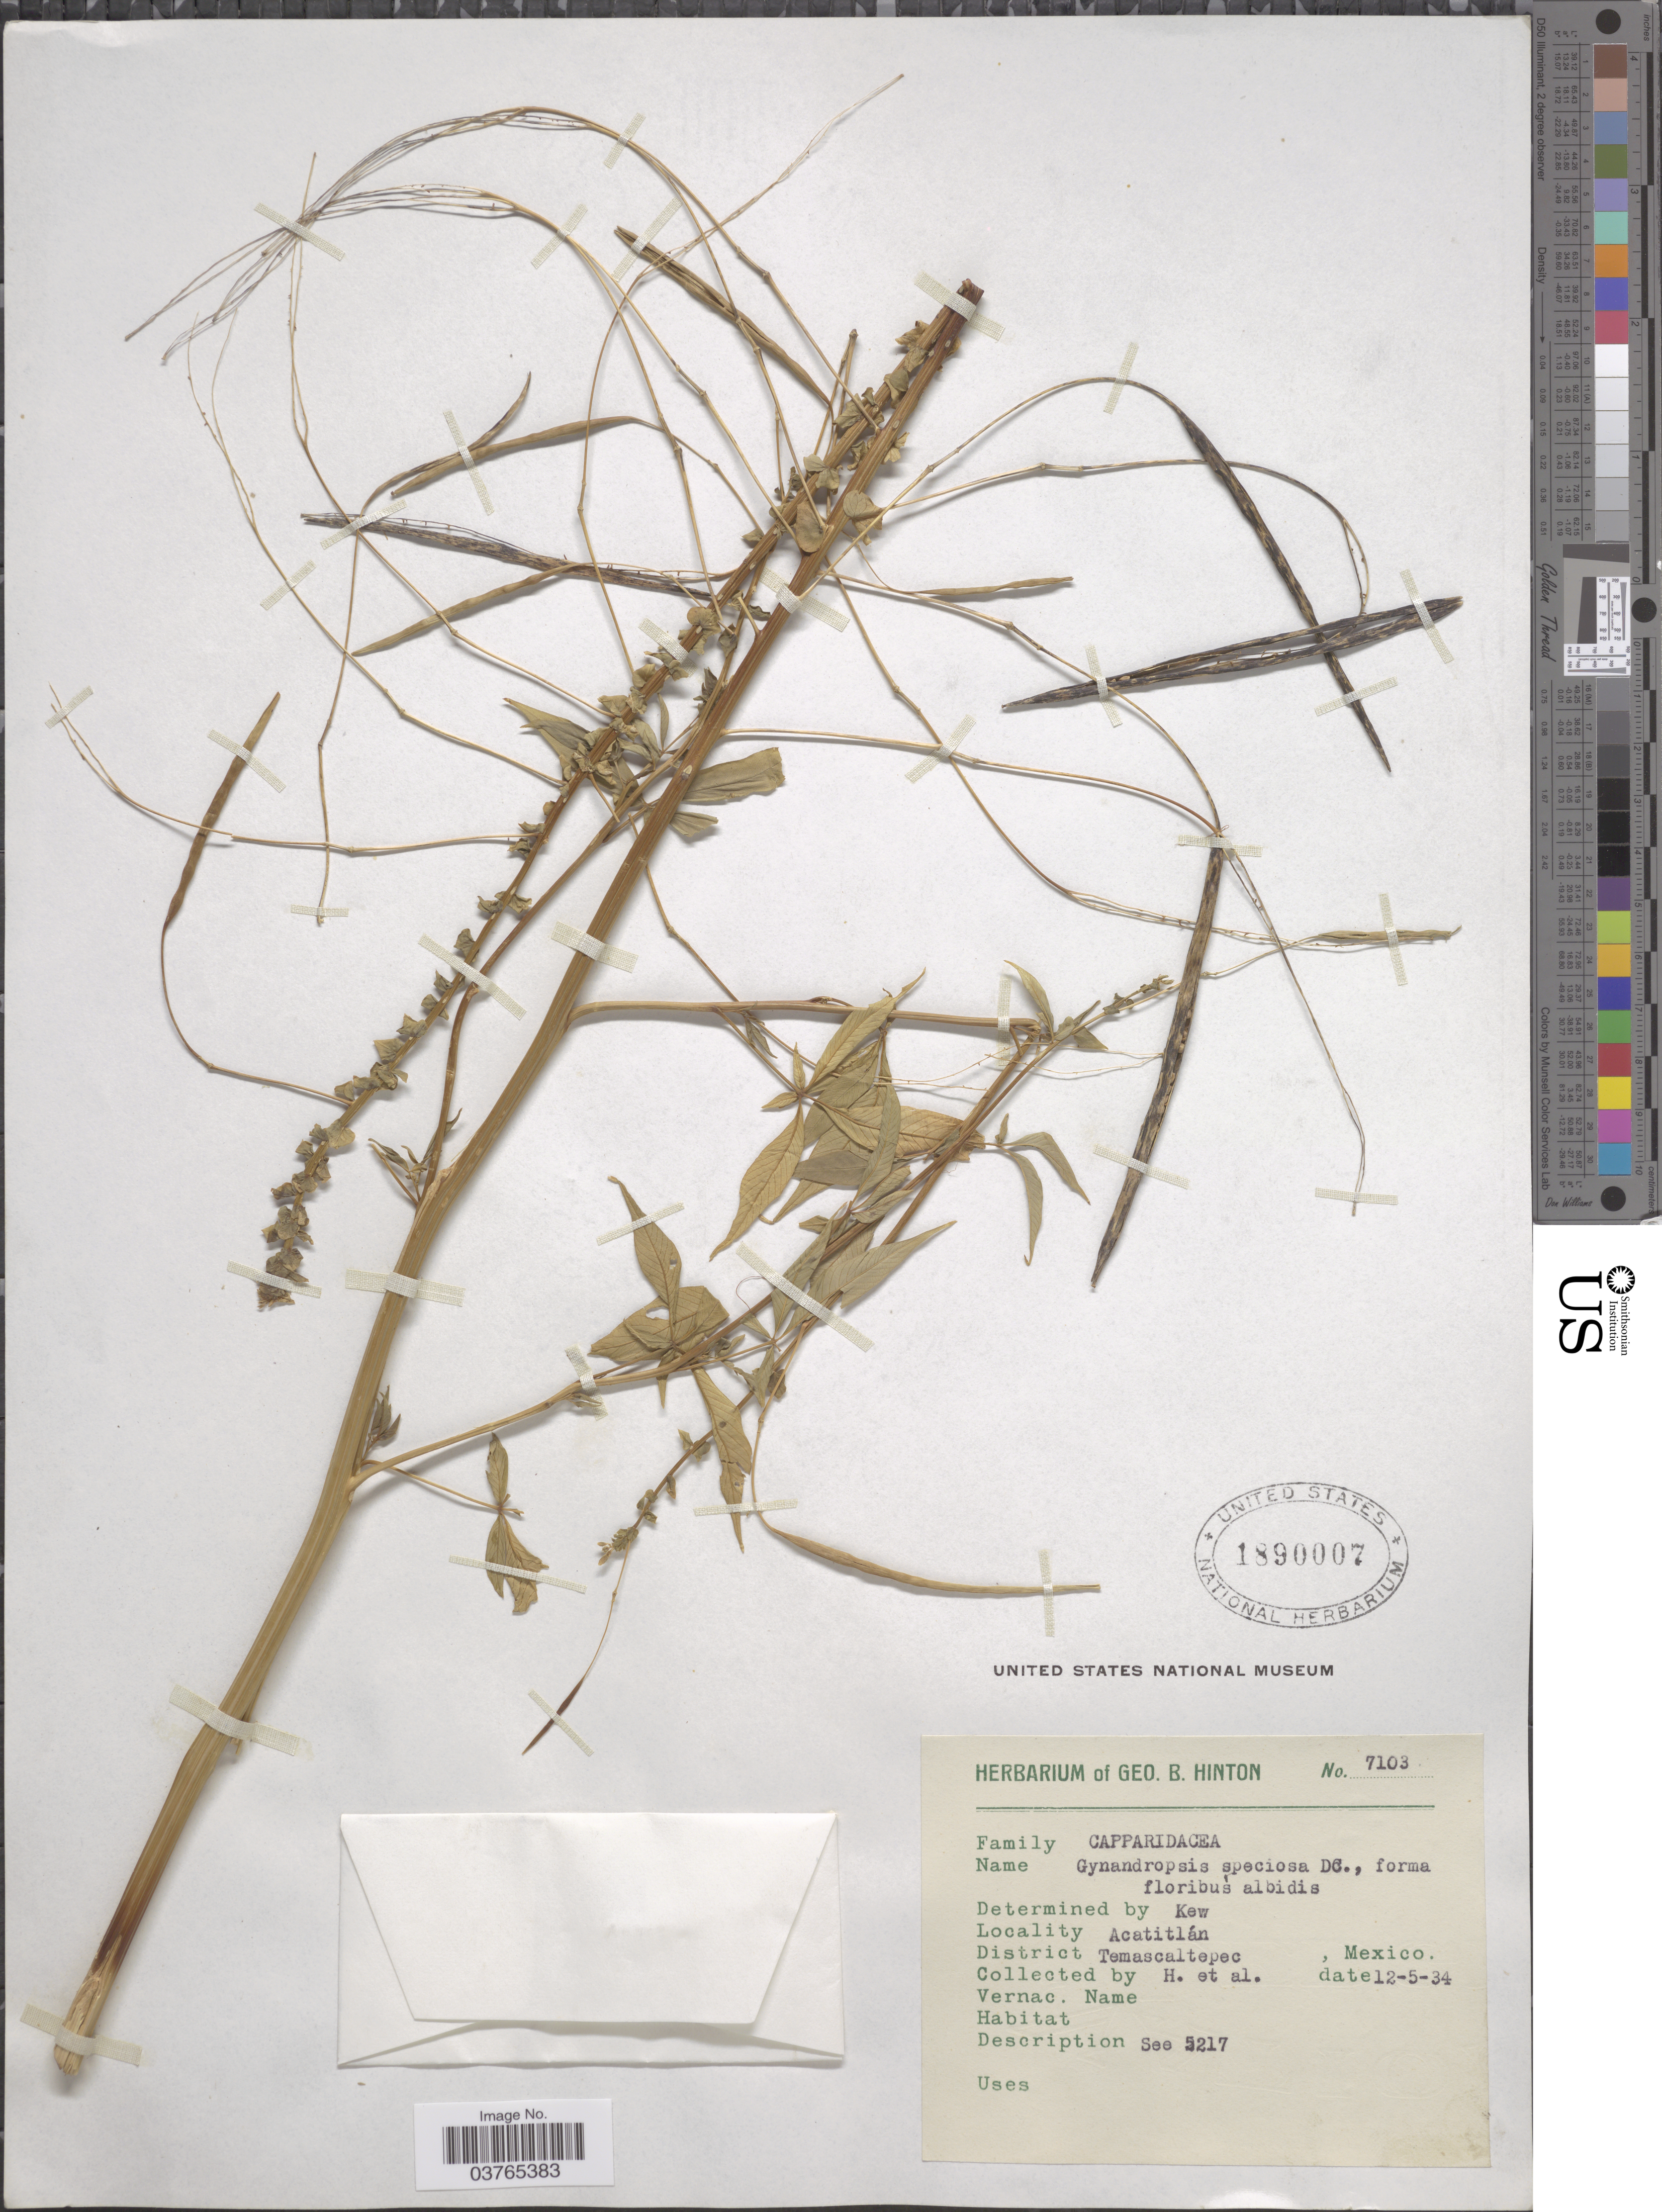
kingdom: Plantae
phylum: Tracheophyta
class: Magnoliopsida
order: Brassicales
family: Cleomaceae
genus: Cleoserrata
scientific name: Cleoserrata speciosa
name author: (Raf.) Iltis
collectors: G. B. Hinton & et al.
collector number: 7103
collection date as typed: Transcribed d/m/y: 12/5/34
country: Mexico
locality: Acatitlán. District Temascaltepec.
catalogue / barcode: US 1890007